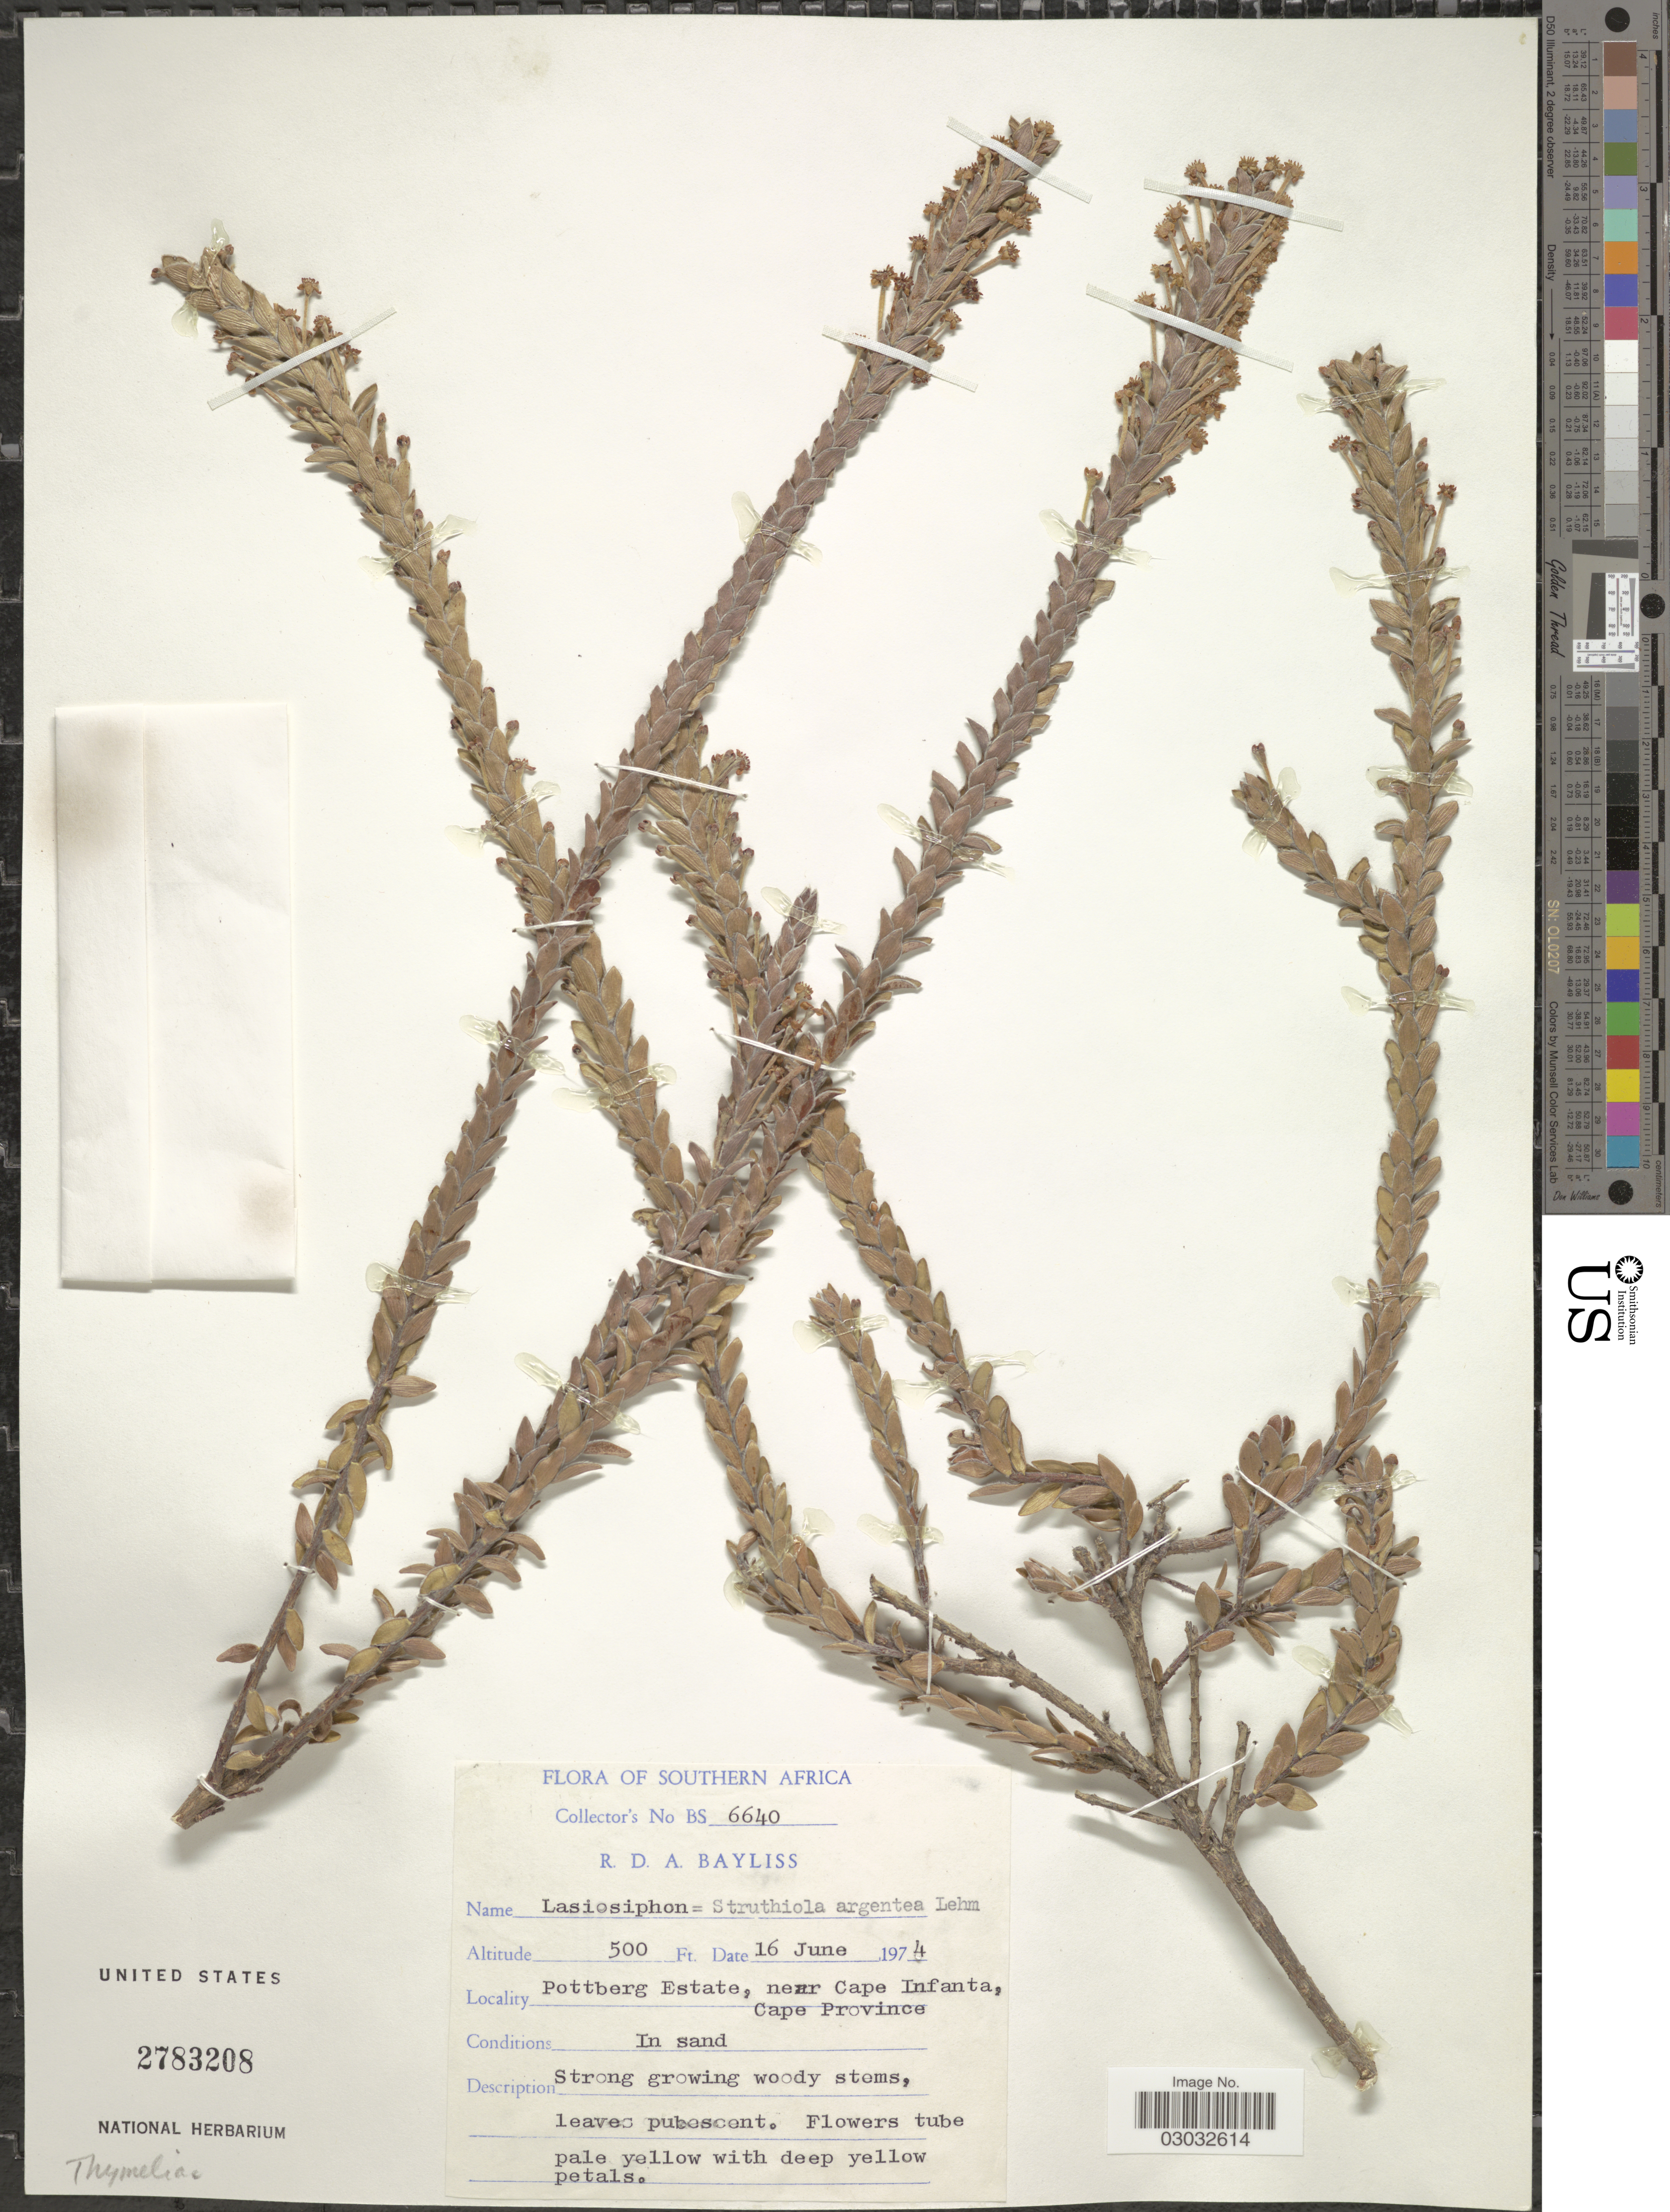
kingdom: Plantae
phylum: Tracheophyta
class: Magnoliopsida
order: Malvales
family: Thymelaeaceae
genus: Struthiola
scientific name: Struthiola argentea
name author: Lehm.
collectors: R. Bayliss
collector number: BS6640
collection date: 1974-06-16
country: South Africa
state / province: Western Cape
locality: Southern Africa. Pottberg Estate, near Cape Infanta.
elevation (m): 152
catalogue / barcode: US 2783208